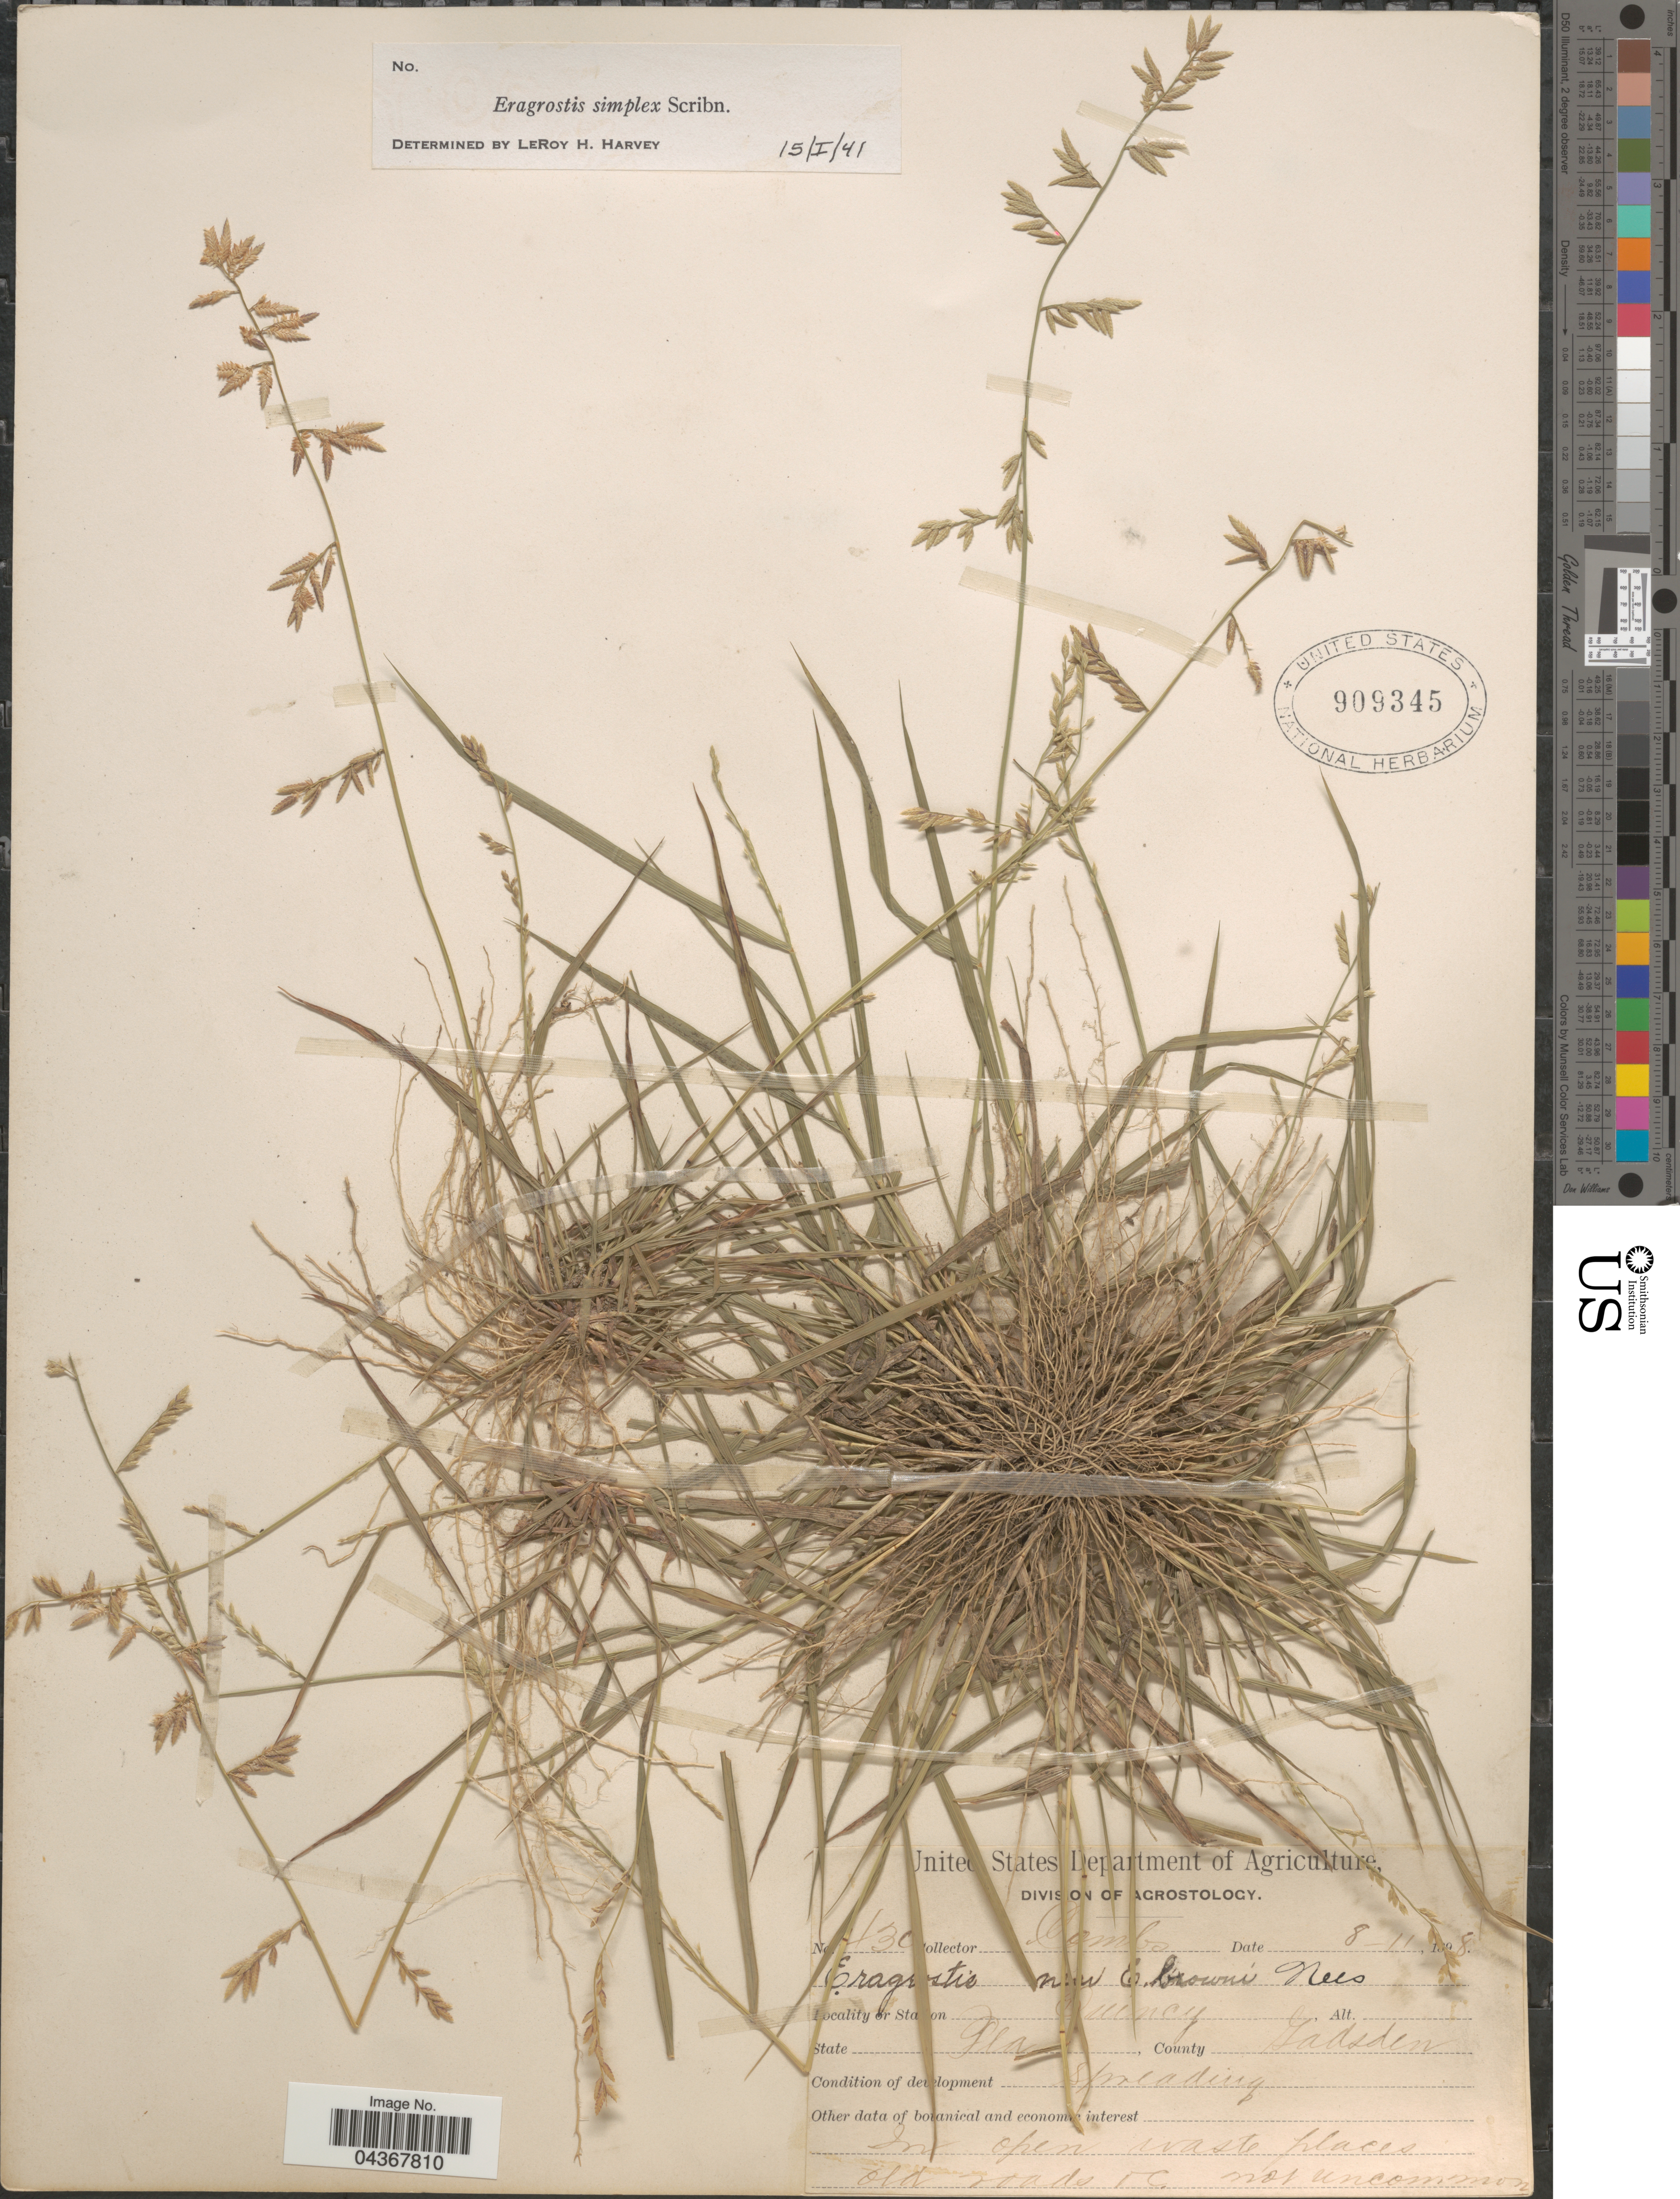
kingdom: Plantae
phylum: Tracheophyta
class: Liliopsida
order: Poales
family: Poaceae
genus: Eragrostis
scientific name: Eragrostis cumingii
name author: Steud.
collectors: -. Combs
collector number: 430*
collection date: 1898-08-11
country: United States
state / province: Florida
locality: Quincy. County Gadsden.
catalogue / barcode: US 909345